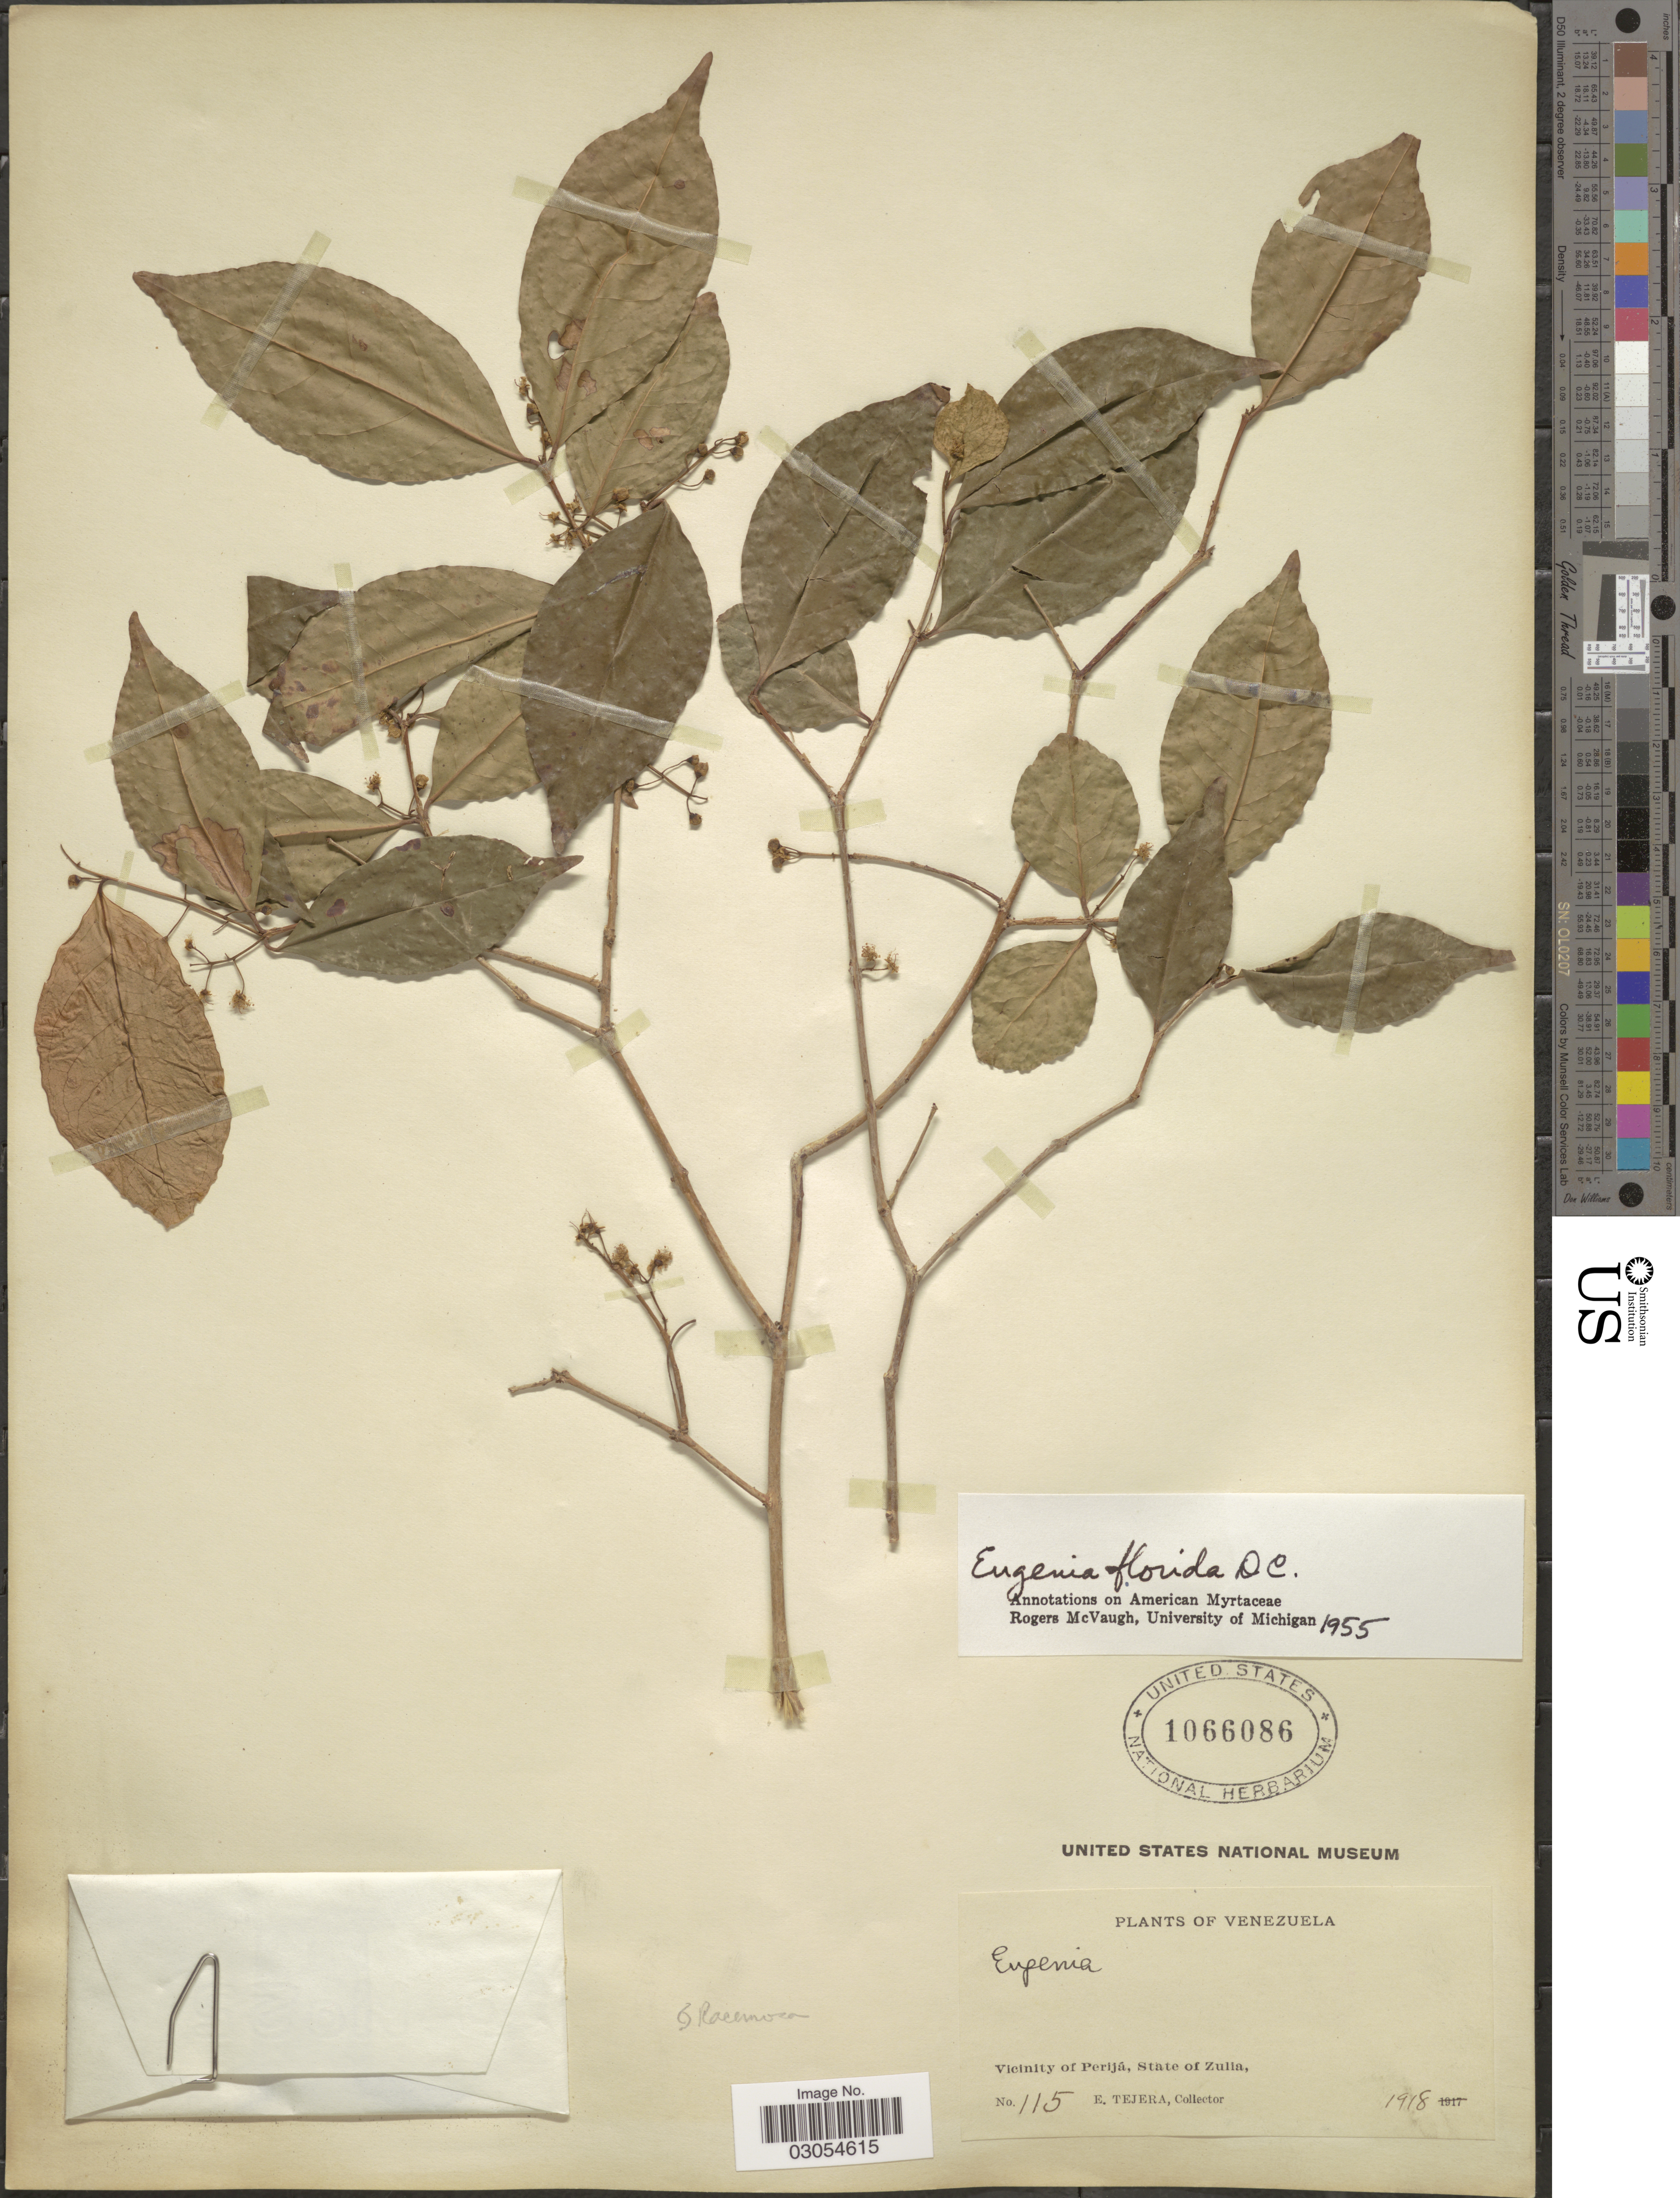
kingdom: Plantae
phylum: Tracheophyta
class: Magnoliopsida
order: Myrtales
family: Myrtaceae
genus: Eugenia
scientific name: Eugenia florida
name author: DC.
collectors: E. Tejera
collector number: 115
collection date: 1918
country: Venezuela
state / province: Zulia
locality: Vicinity of Perijá.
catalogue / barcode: US 1066086